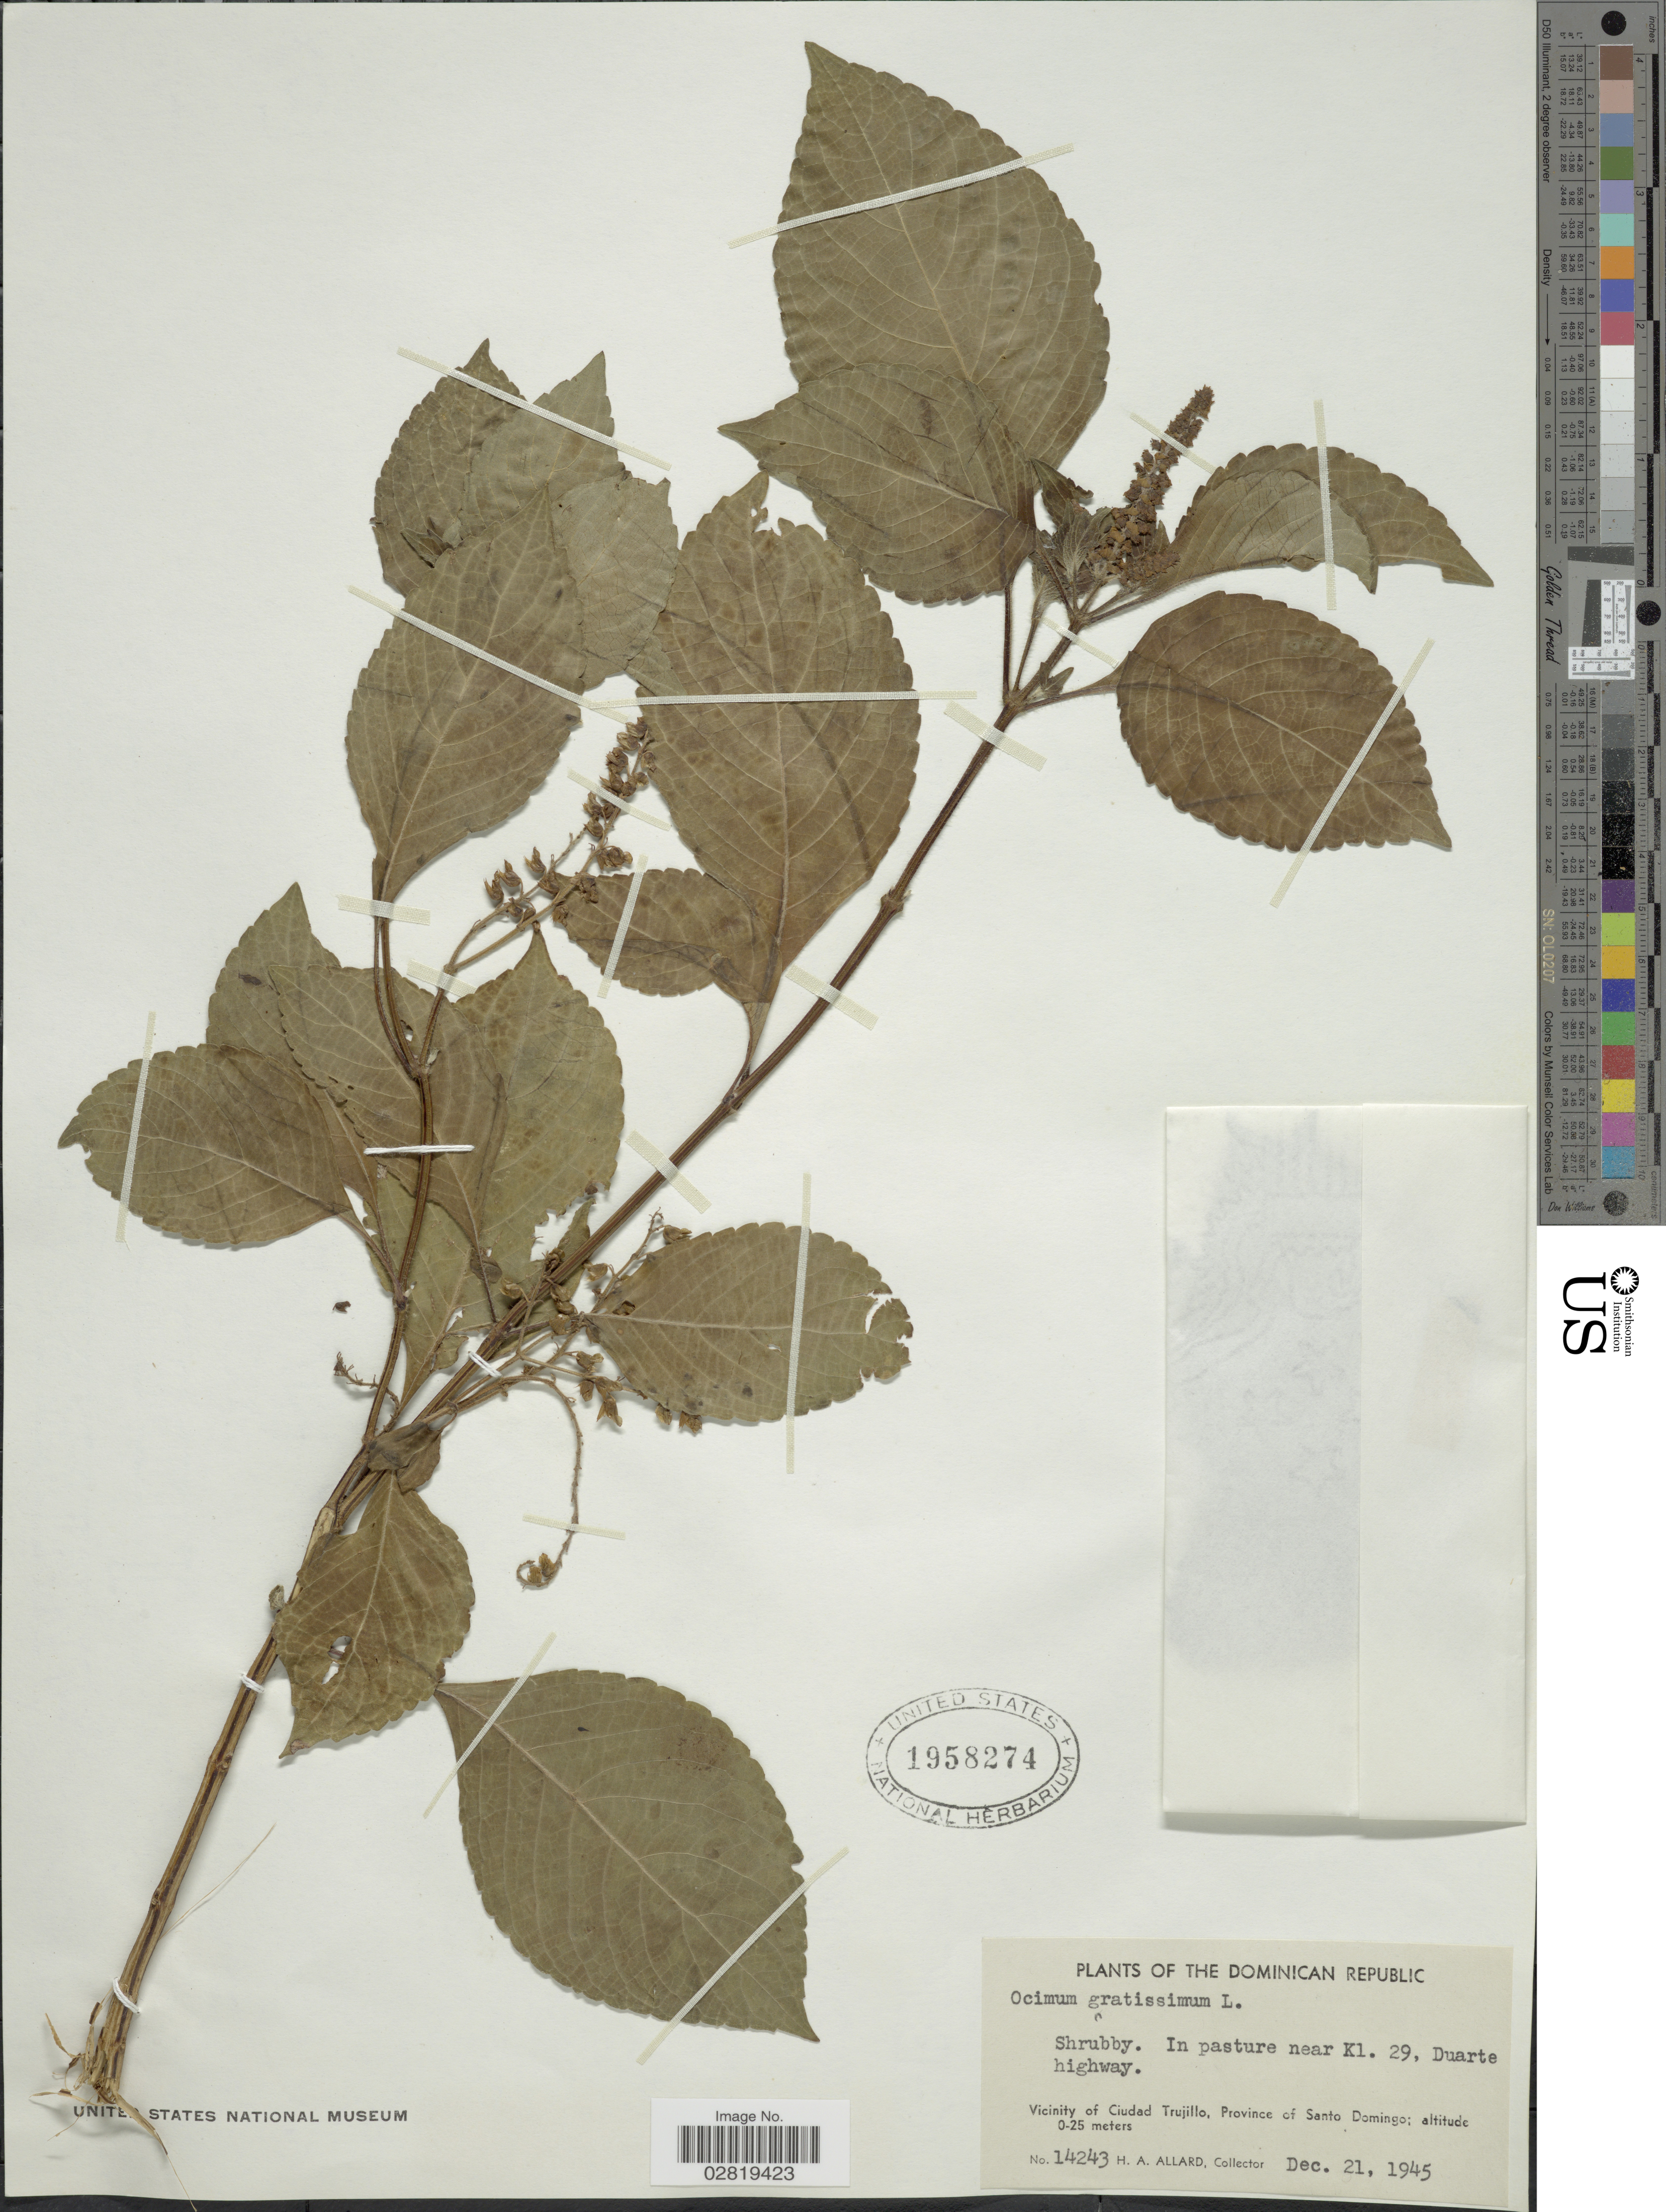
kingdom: Plantae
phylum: Tracheophyta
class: Magnoliopsida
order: Lamiales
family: Lamiaceae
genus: Ocimum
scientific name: Ocimum gratissimum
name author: L.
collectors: H. A. Allard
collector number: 14243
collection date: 1945-12-21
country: Dominican Republic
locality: In pasture near Kl. 29, Duarte highway, Vicinity of Ciudad Trujillo, Province of Santo Domingo.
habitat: in pasture near highway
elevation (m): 0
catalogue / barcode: US 1958274